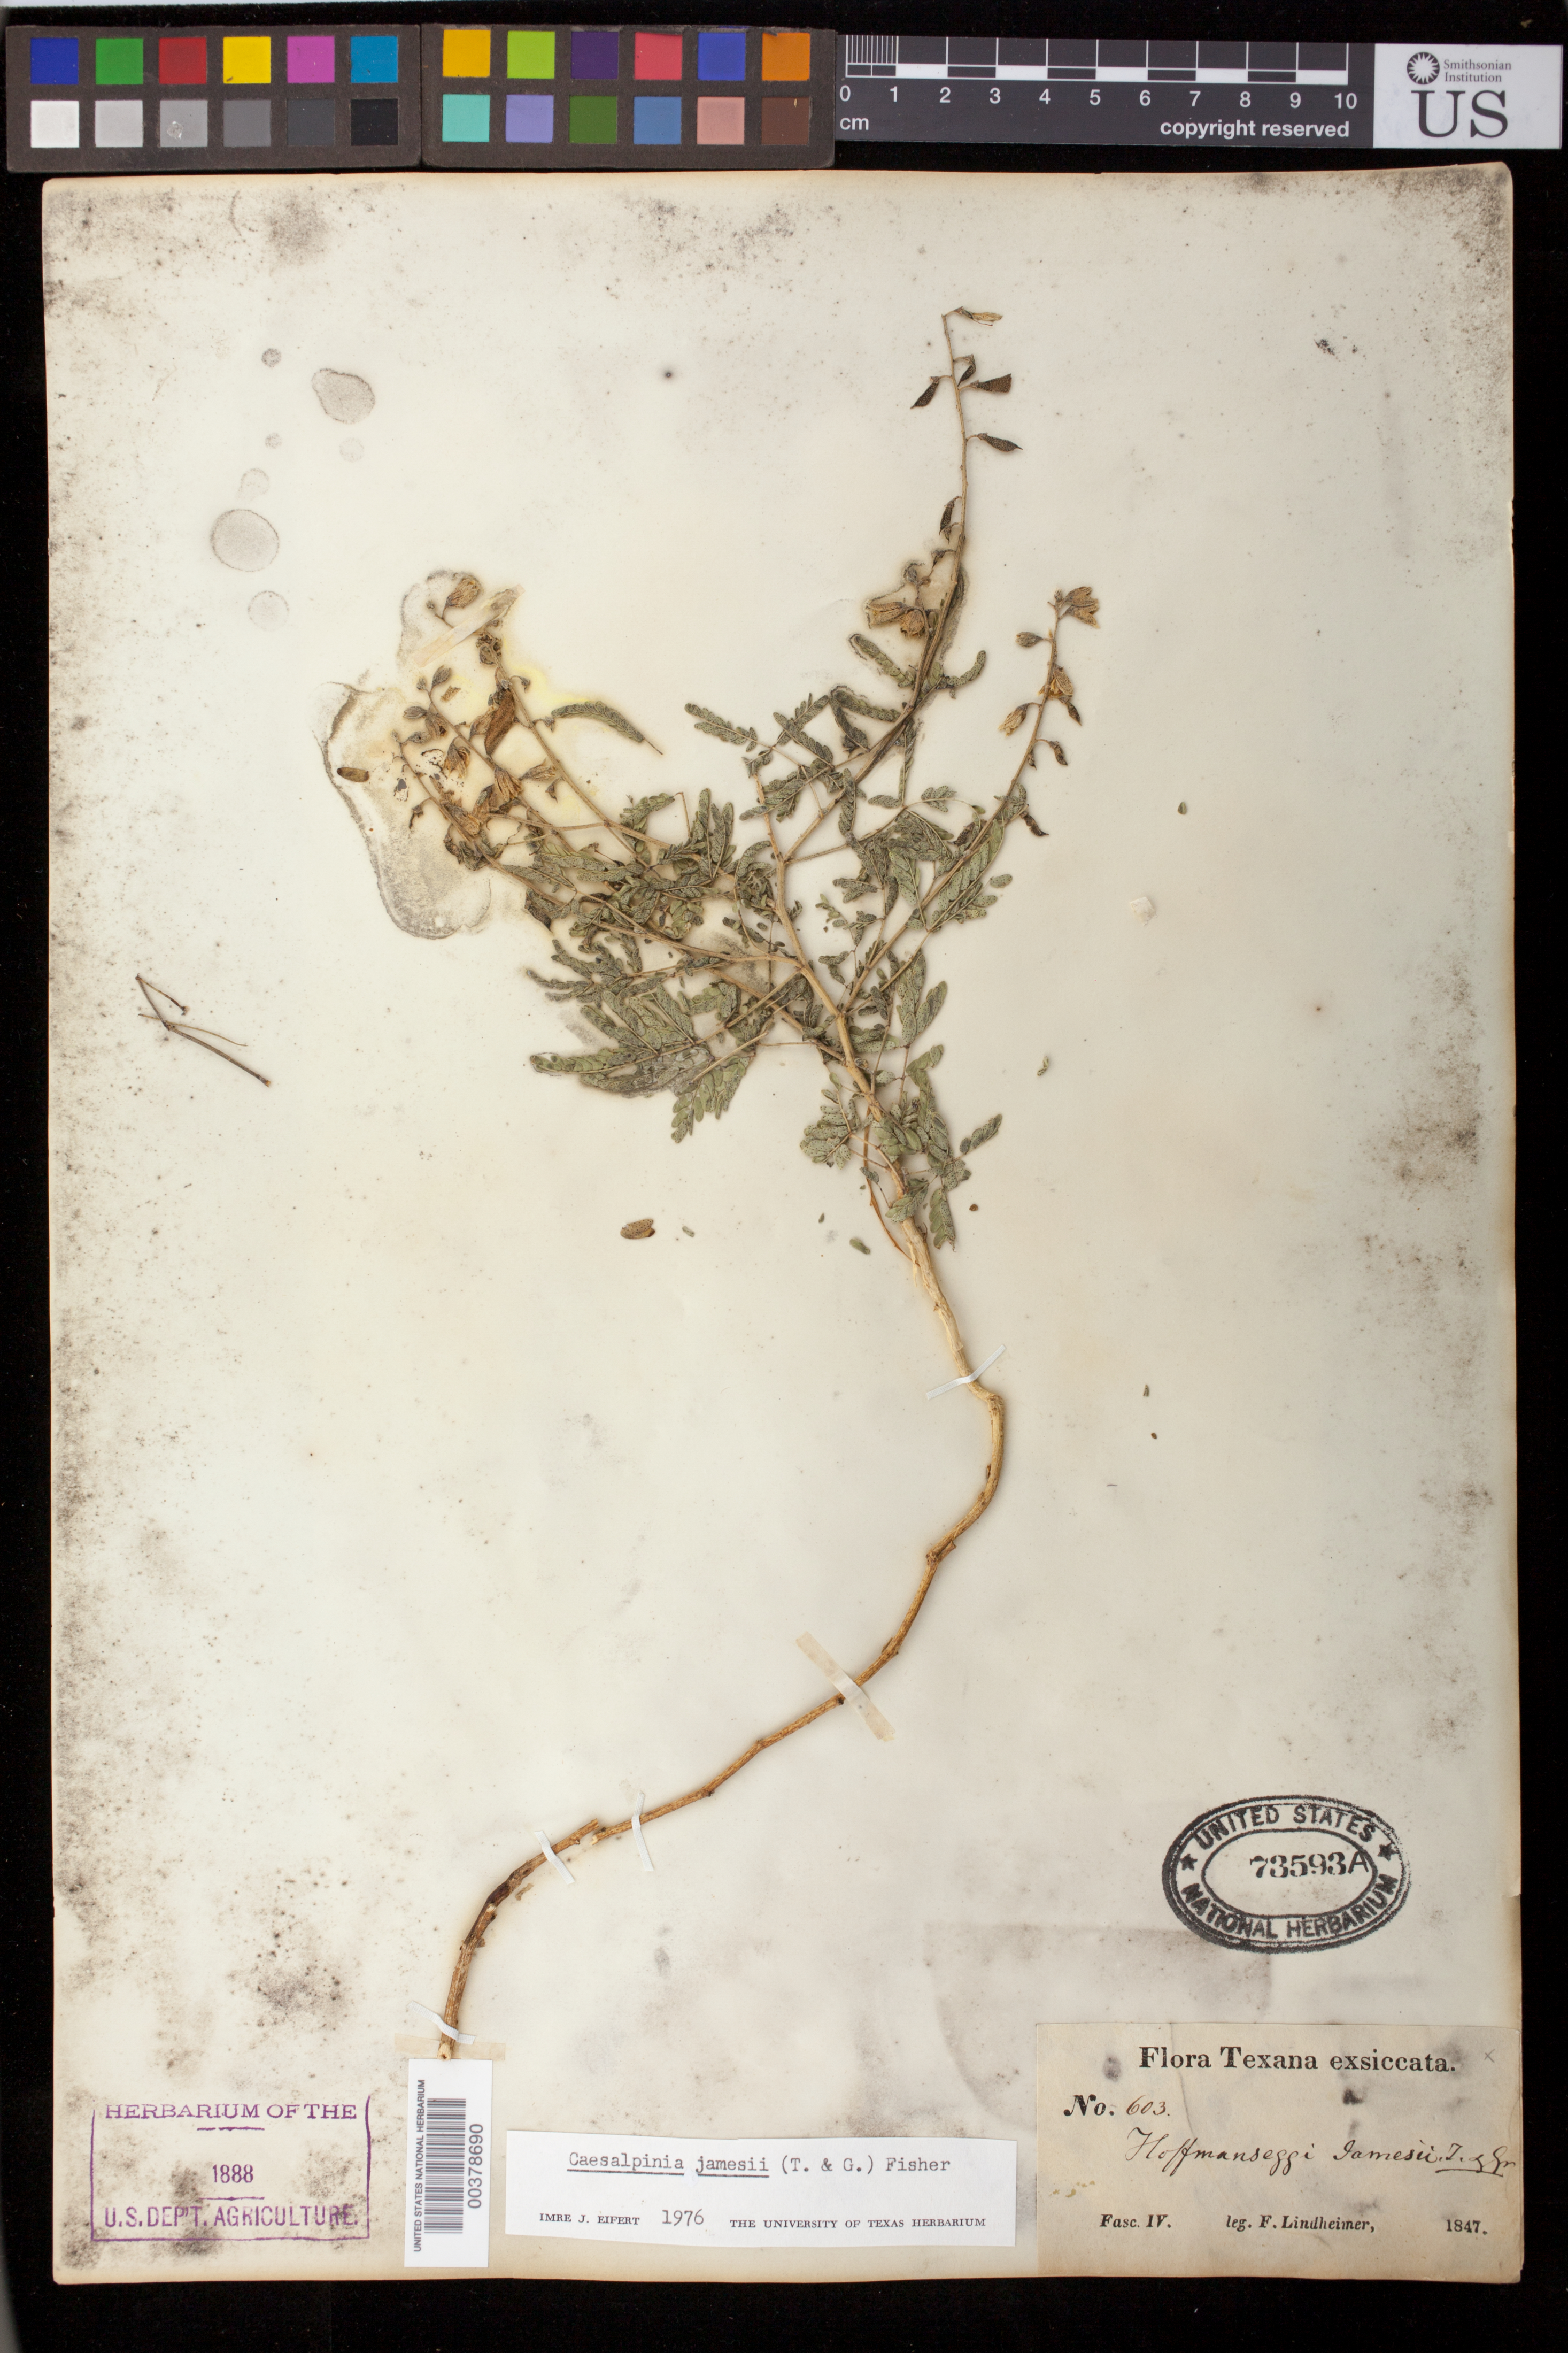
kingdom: Plantae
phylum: Tracheophyta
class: Magnoliopsida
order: Fabales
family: Fabaceae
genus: Pomaria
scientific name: Pomaria jamesii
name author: (Torr. & A. Gray) Walp.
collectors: F. J. Lindheimer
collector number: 603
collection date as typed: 1847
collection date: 1847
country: United States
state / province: Texas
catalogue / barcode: US 73593A